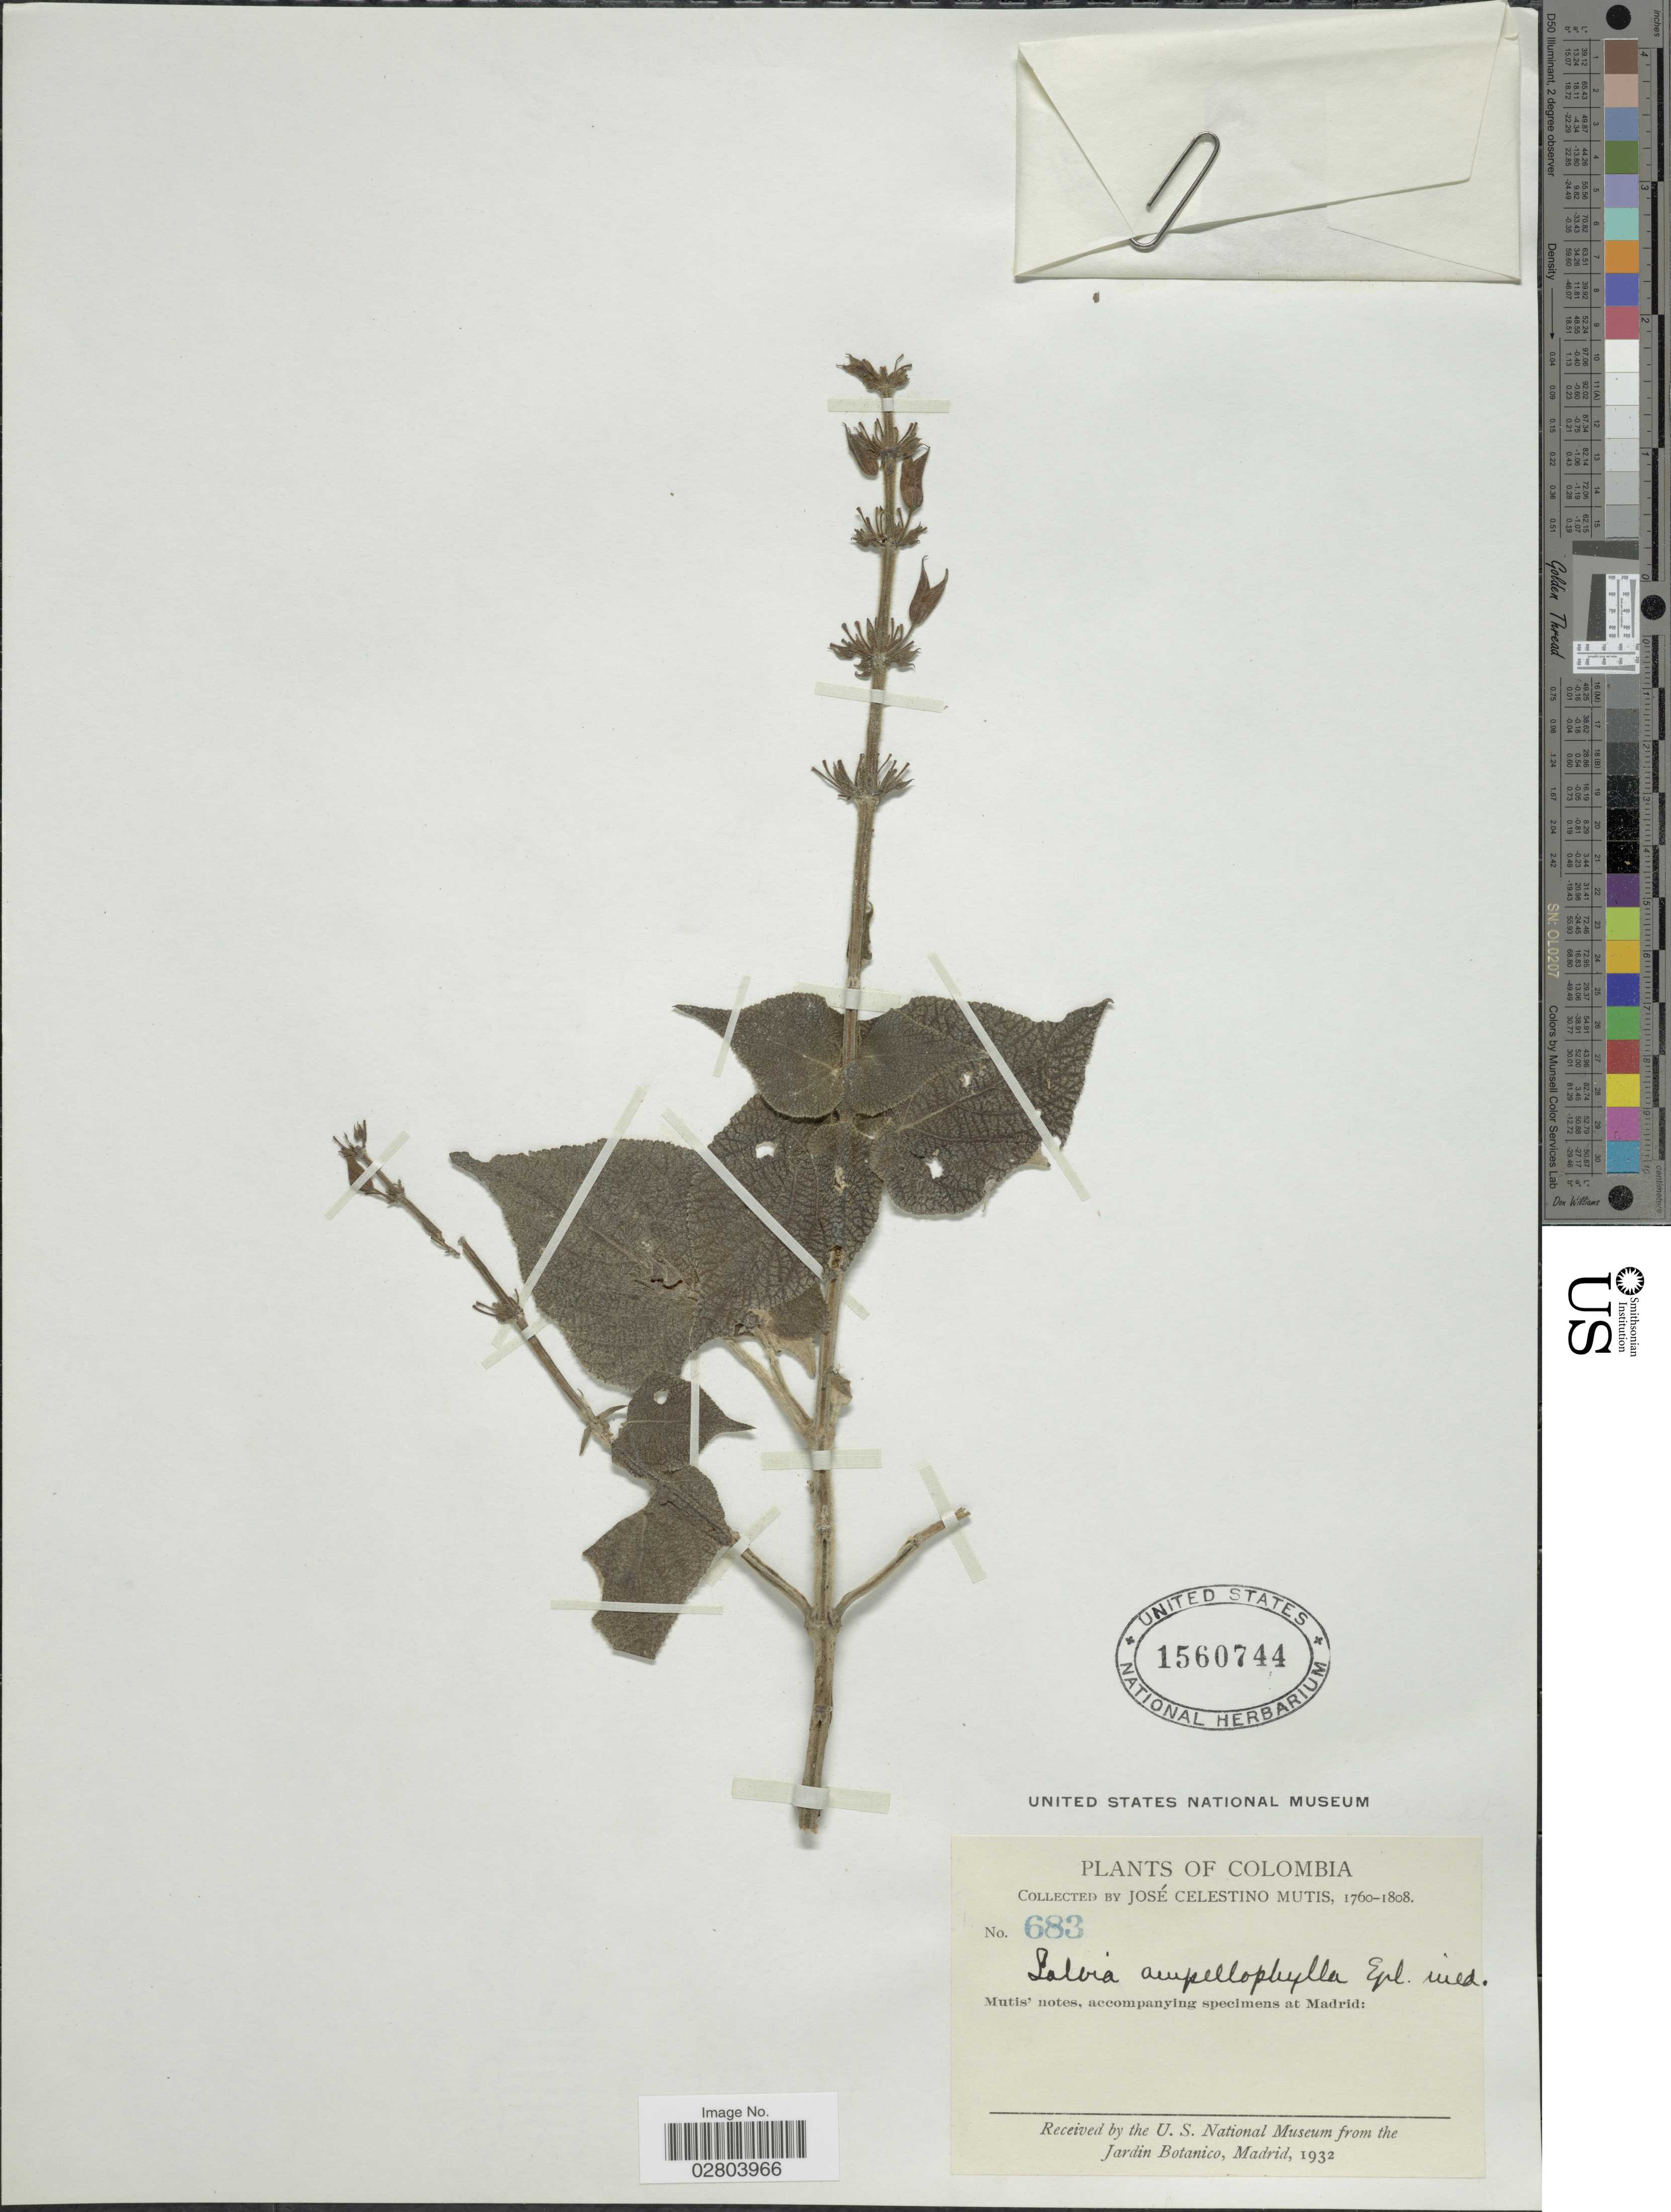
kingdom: Plantae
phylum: Tracheophyta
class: Magnoliopsida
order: Lamiales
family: Lamiaceae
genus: Salvia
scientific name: Salvia amethystina subsp. ampelophylla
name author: (Epling) J.R.I. Wood & Harley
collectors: J. C. B. Mutis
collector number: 683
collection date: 1760/1808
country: Colombia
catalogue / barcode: US 1560744